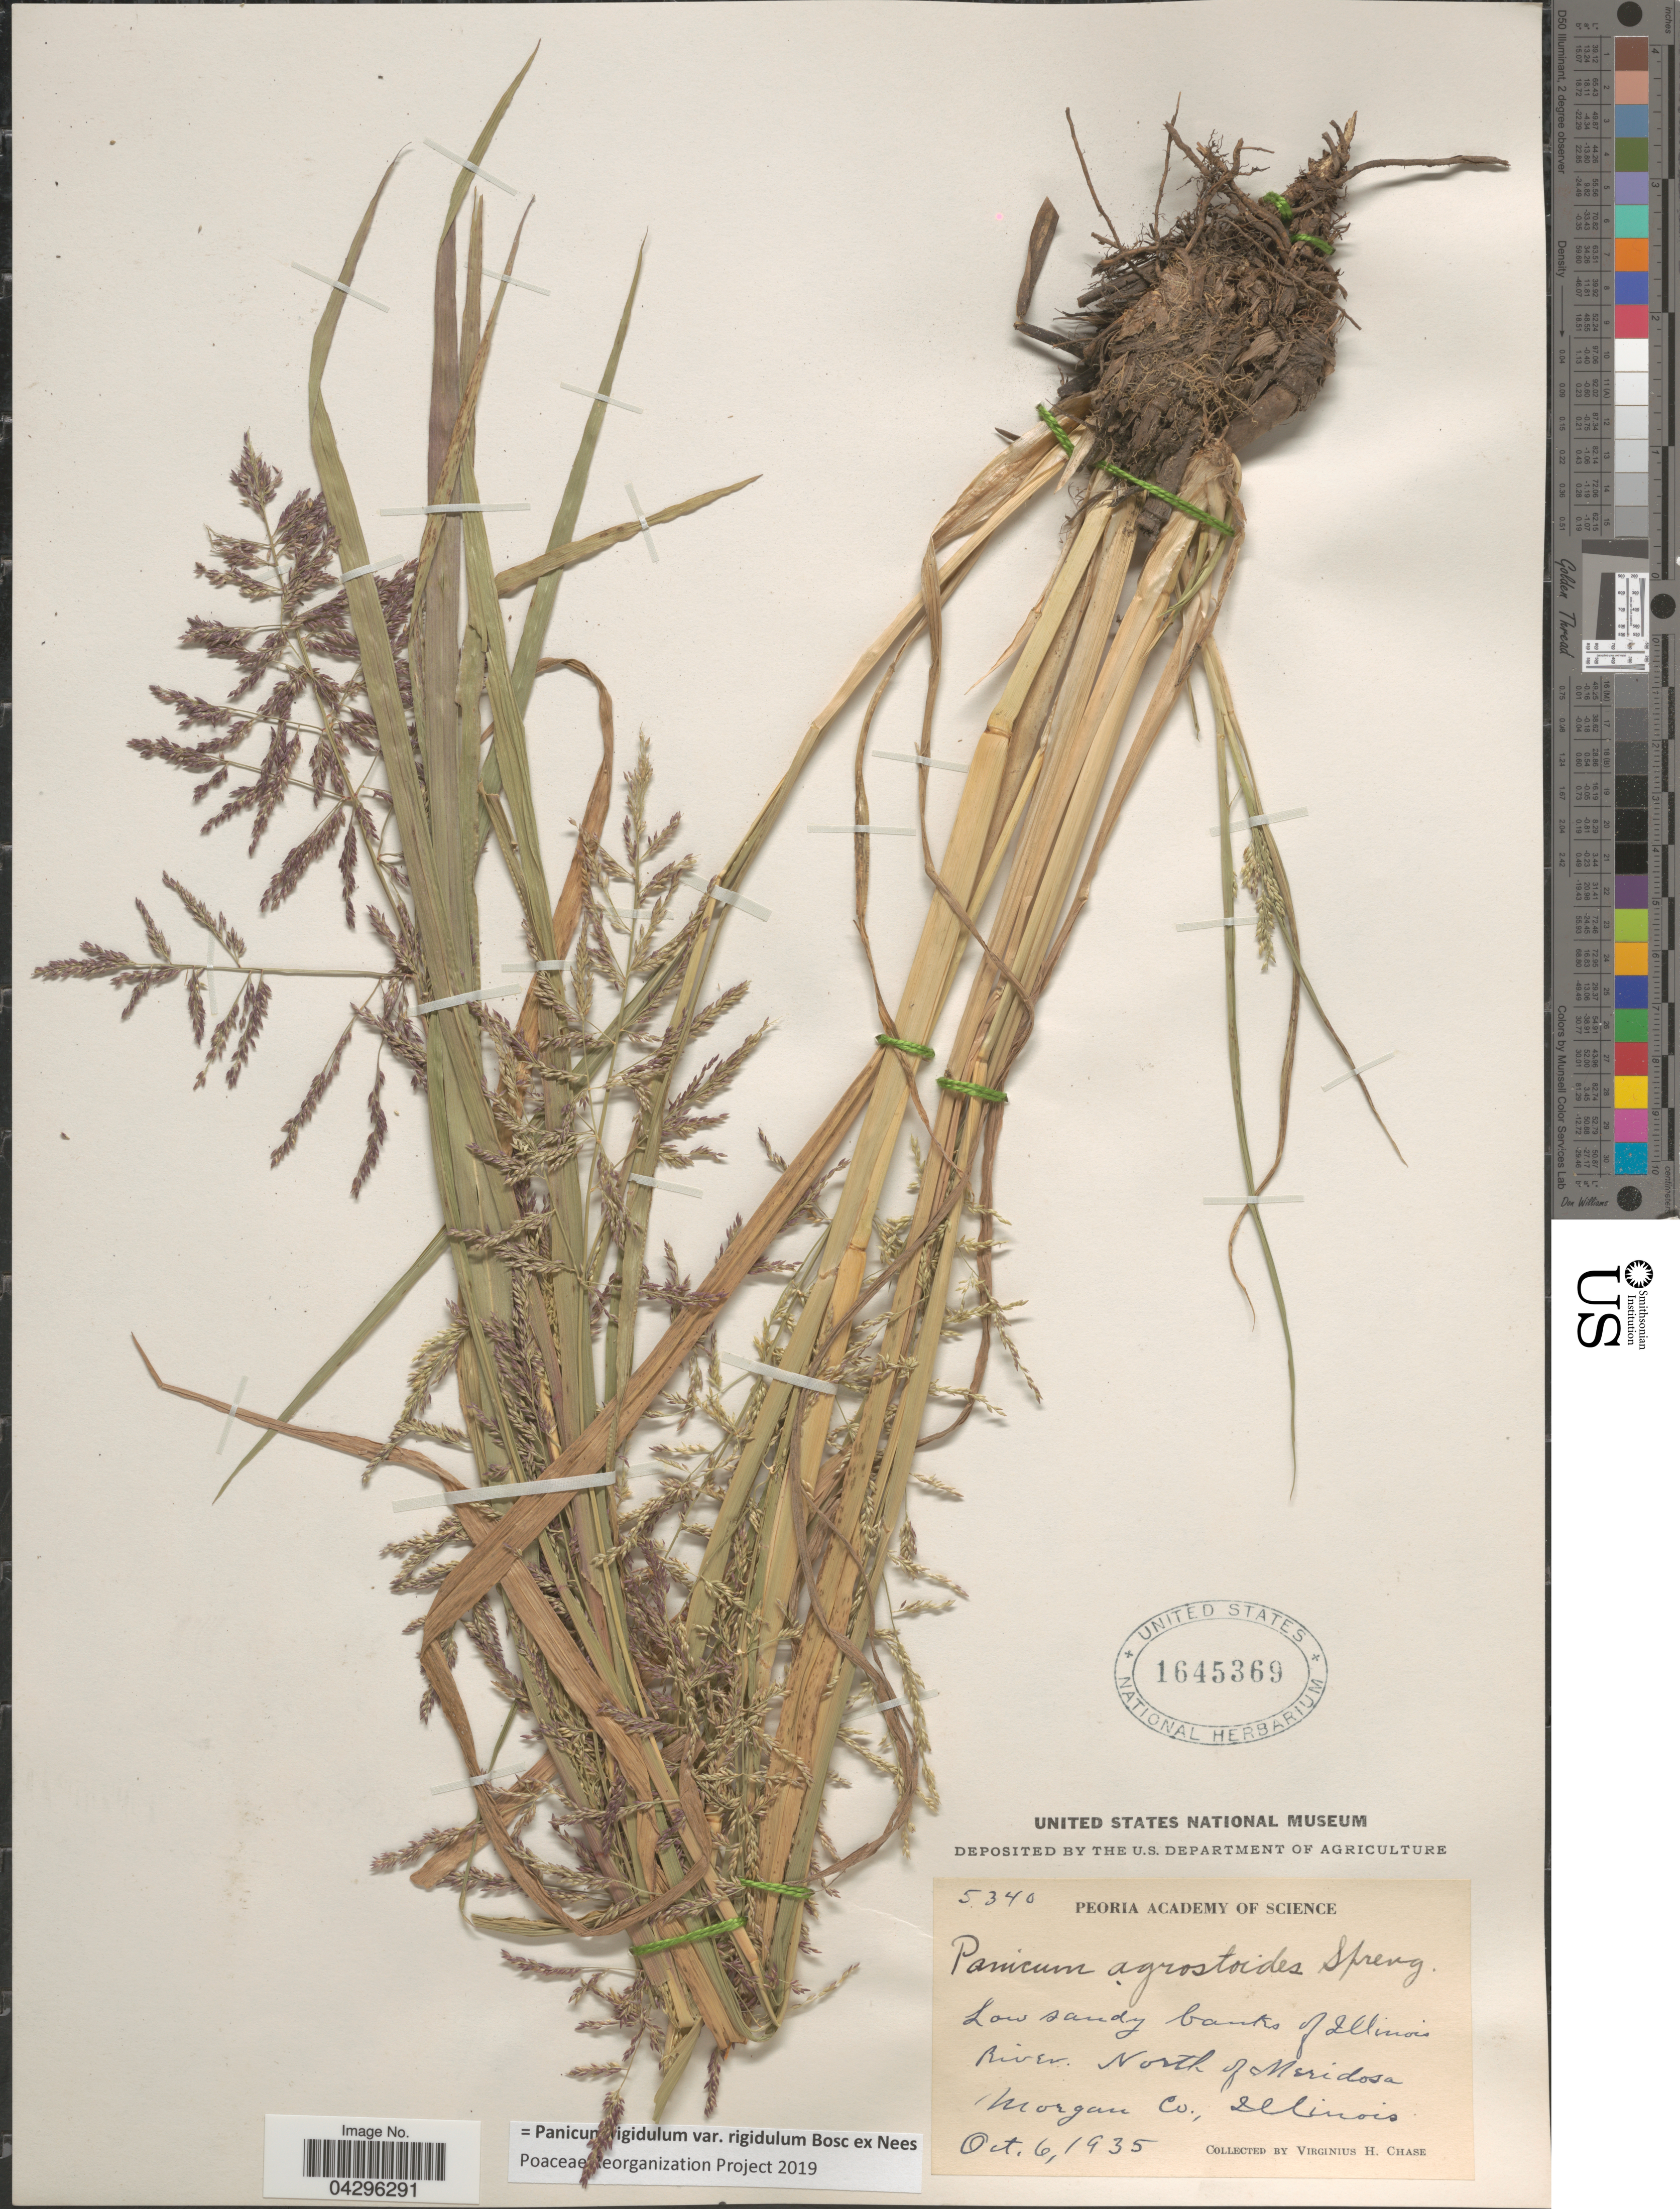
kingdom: Plantae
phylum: Tracheophyta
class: Liliopsida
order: Poales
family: Poaceae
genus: Panicum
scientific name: Panicum rigidulum var. rigidulum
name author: Bosc ex Nees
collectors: V. H. Chase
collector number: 5340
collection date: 1935-10-06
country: United States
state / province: Illinois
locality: Low sandy banks of Illinois River. North of Meridosa. Morgan Co.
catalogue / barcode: US 1645369